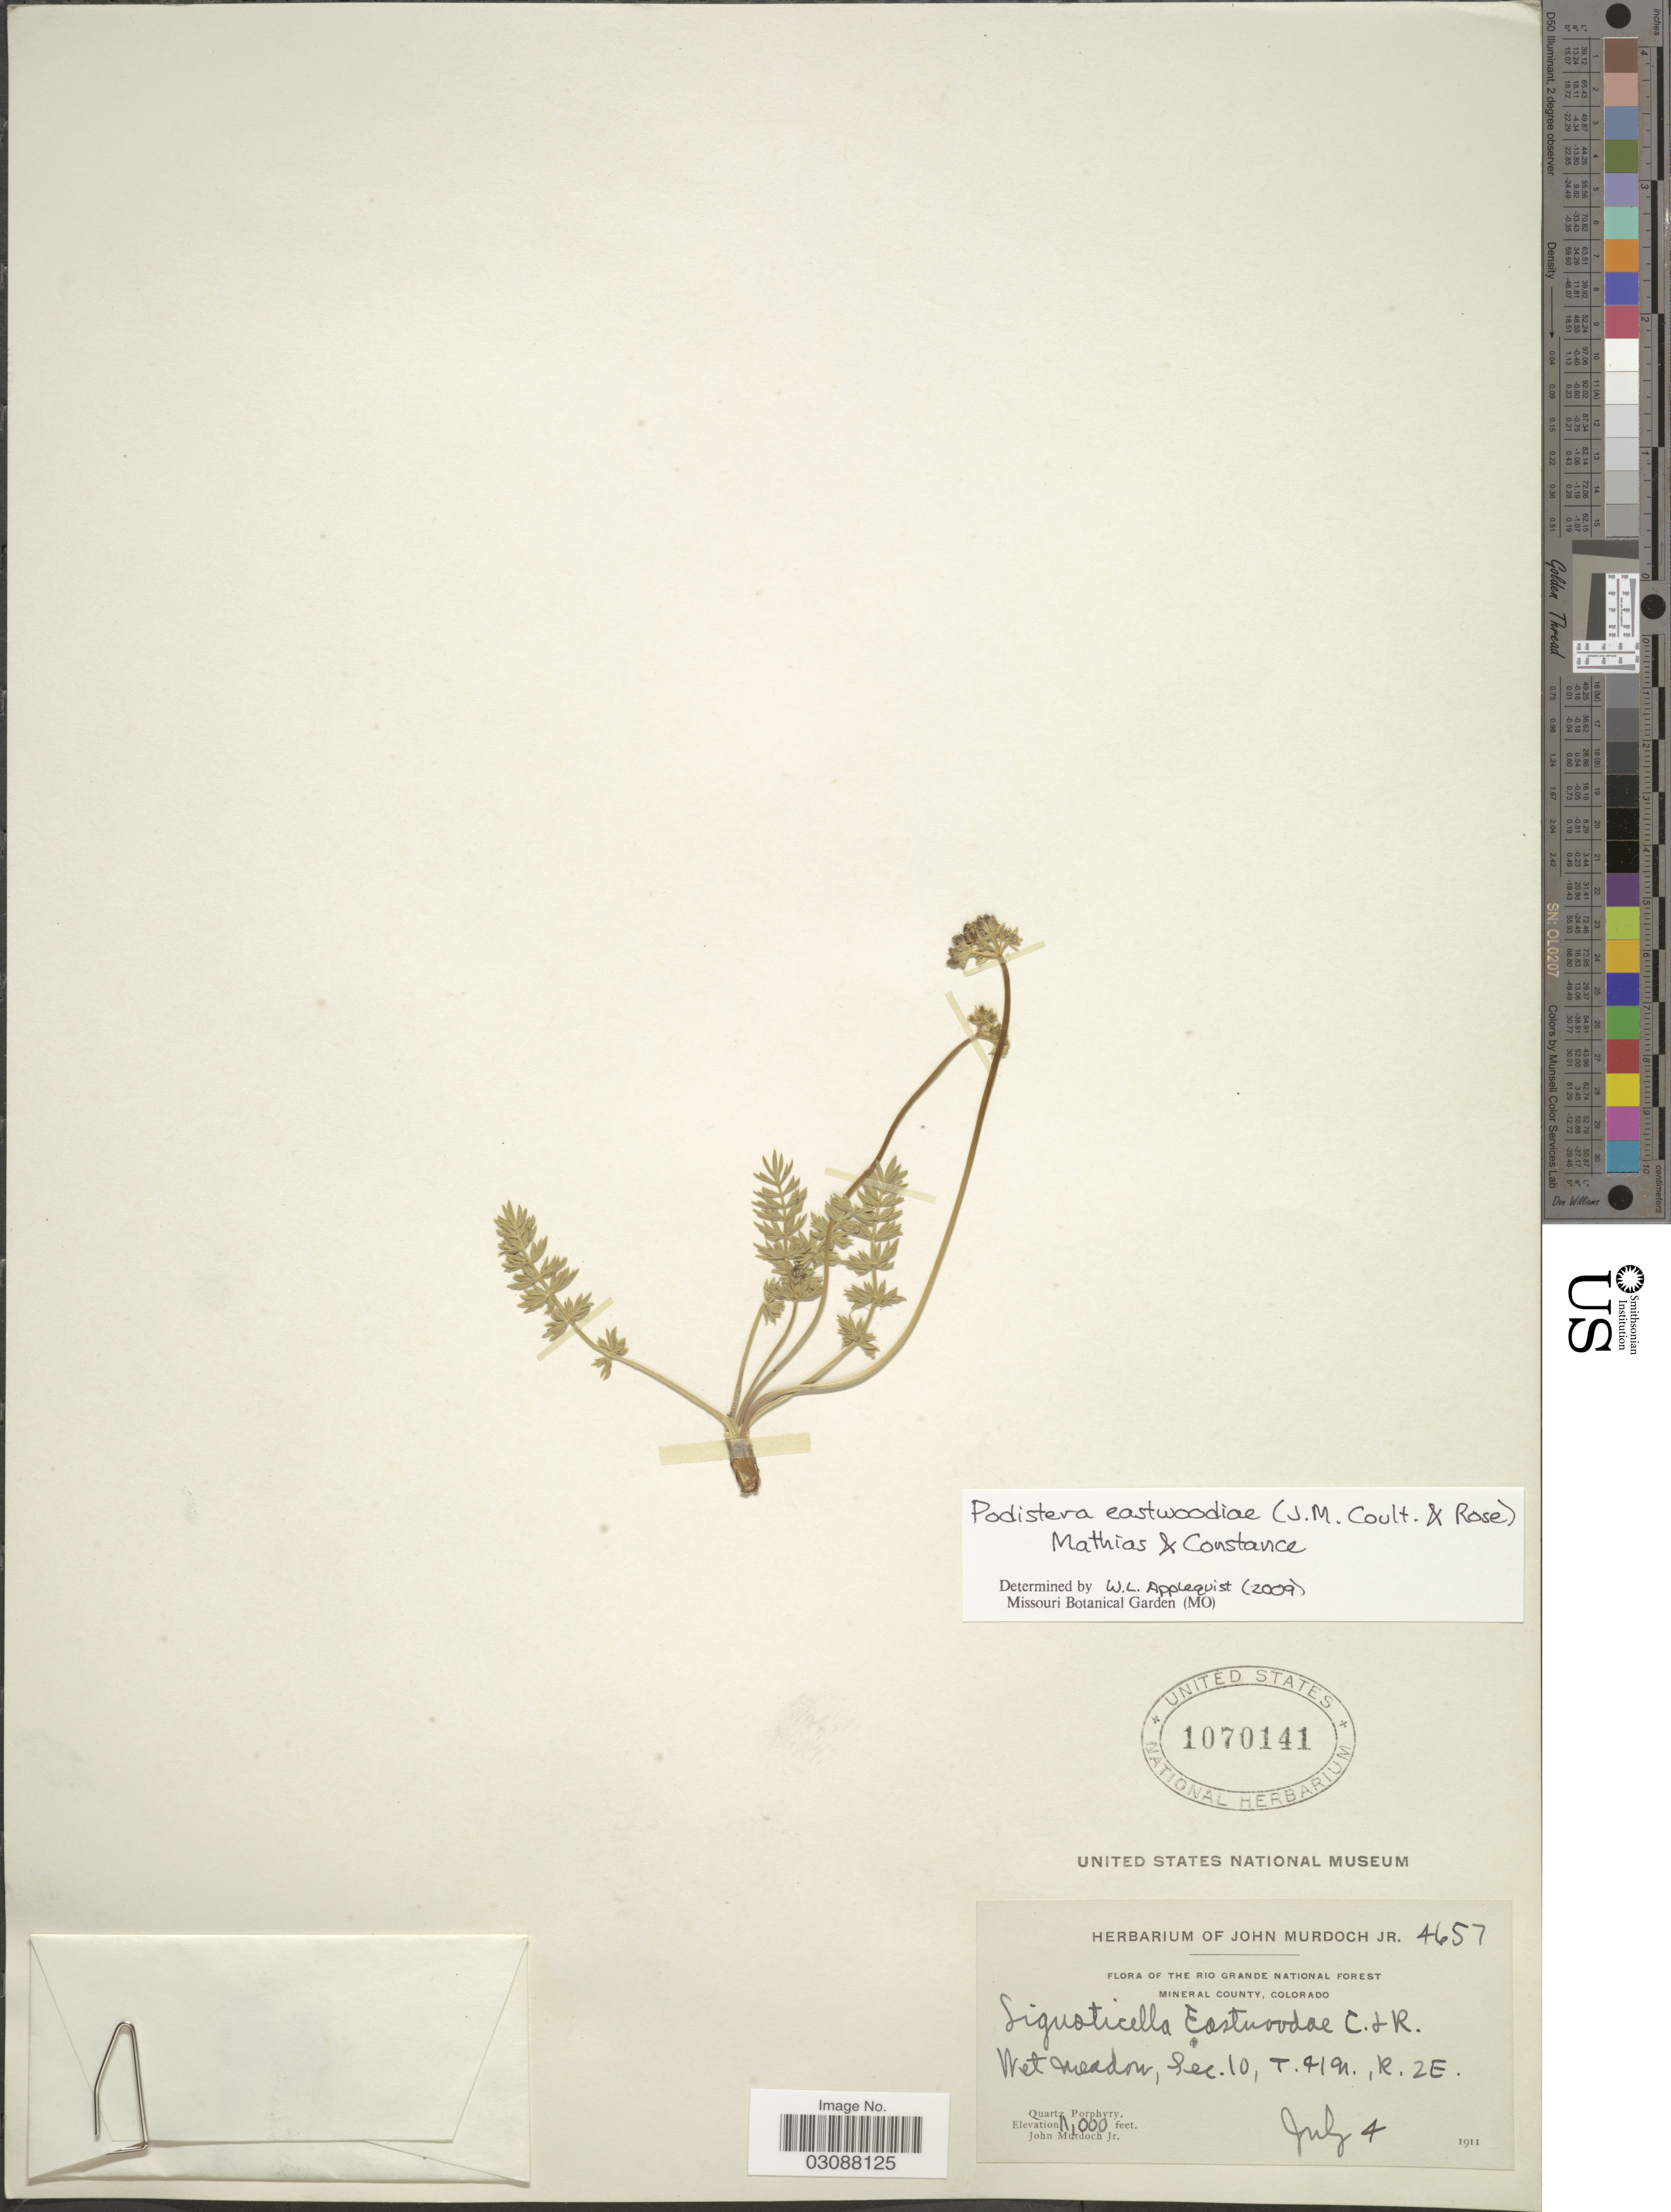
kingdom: Plantae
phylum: Tracheophyta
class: Magnoliopsida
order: Apiales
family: Apiaceae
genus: Podistera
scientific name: Podistera eastwoodiae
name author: (J.M. Coult. & Rose) Mathias & Constance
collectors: J. Murdoch Jr.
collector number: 4657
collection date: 1911-07-04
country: United States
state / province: Colorado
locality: The Rio Grande National Forest Mineral County. Wet meadow, Sec. 10, T. 41N., R. 2E.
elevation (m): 3353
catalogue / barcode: US 1070141